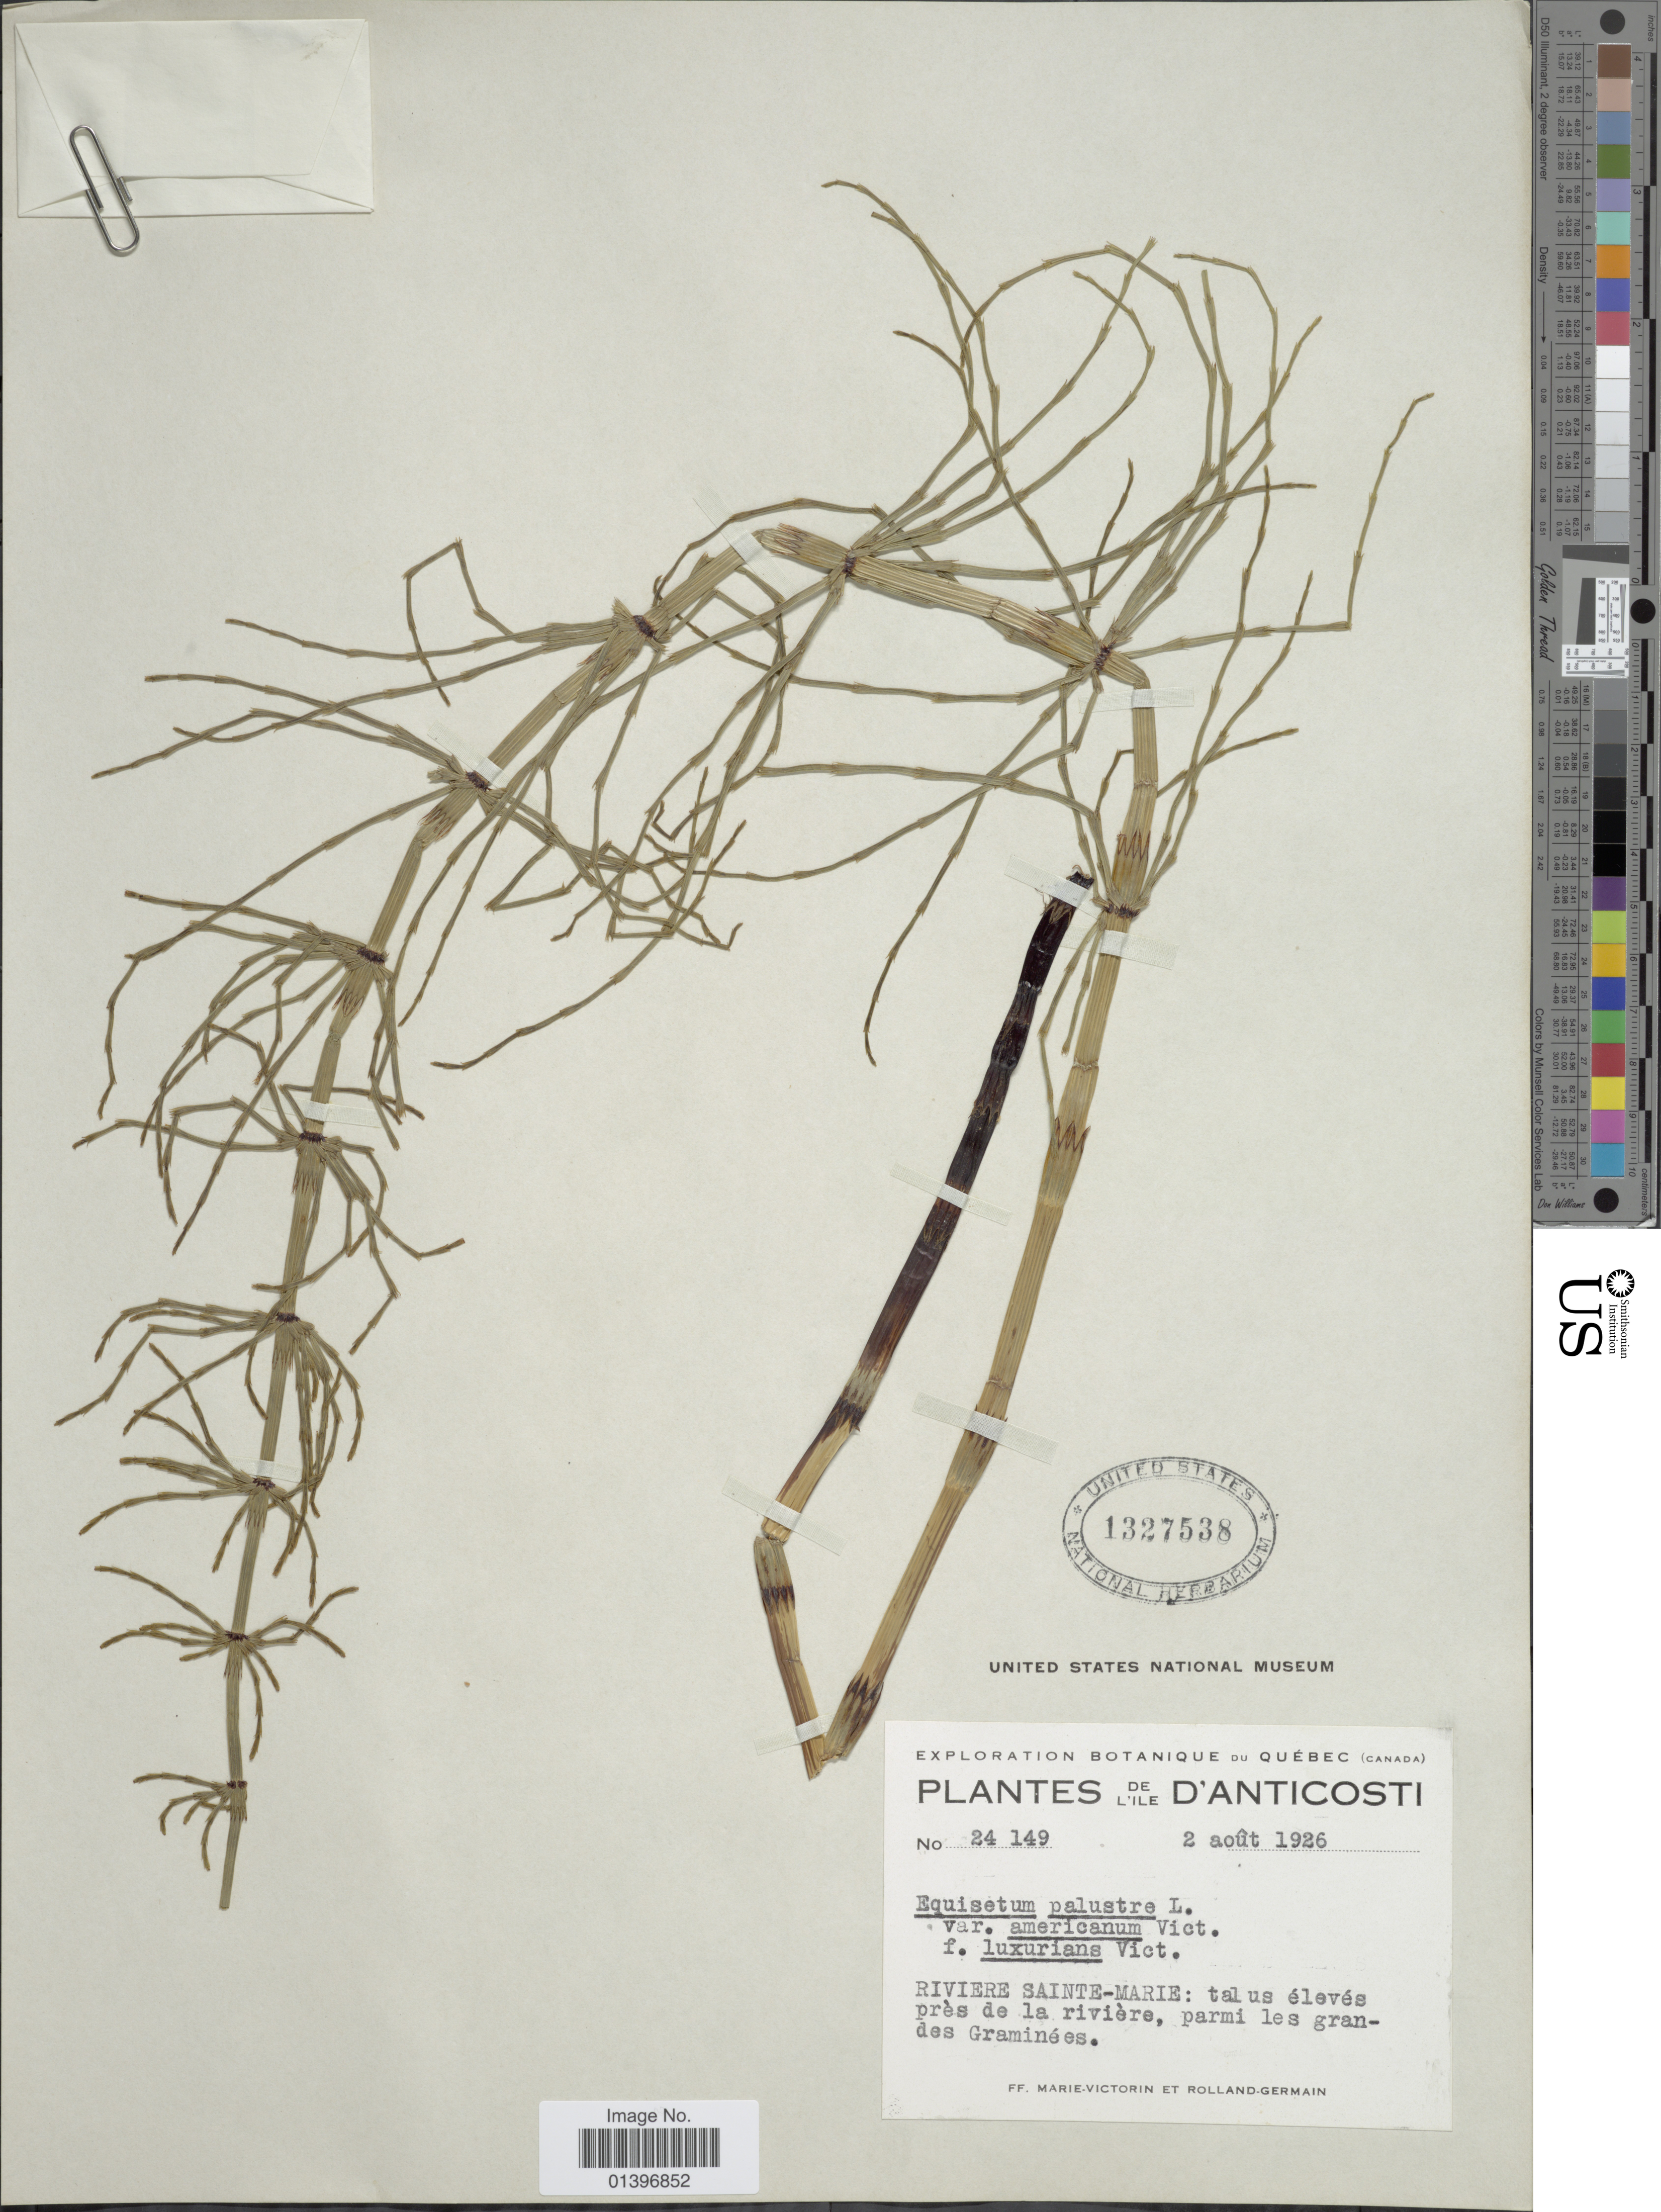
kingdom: Plantae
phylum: Tracheophyta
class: Polypodiopsida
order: Equisetales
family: Equisetaceae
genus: Equisetum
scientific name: Equisetum palustre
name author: L.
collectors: Fr. Marie-Victorin & Rolland-Germain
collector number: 24149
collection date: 1926-08-02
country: Canada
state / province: Quebec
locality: Plantes de L'Ile D'Anticosti. Riviere Sainte-Marie: tal us élevés près de la rivière, parmi les grandes Graminées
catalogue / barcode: US 1327538